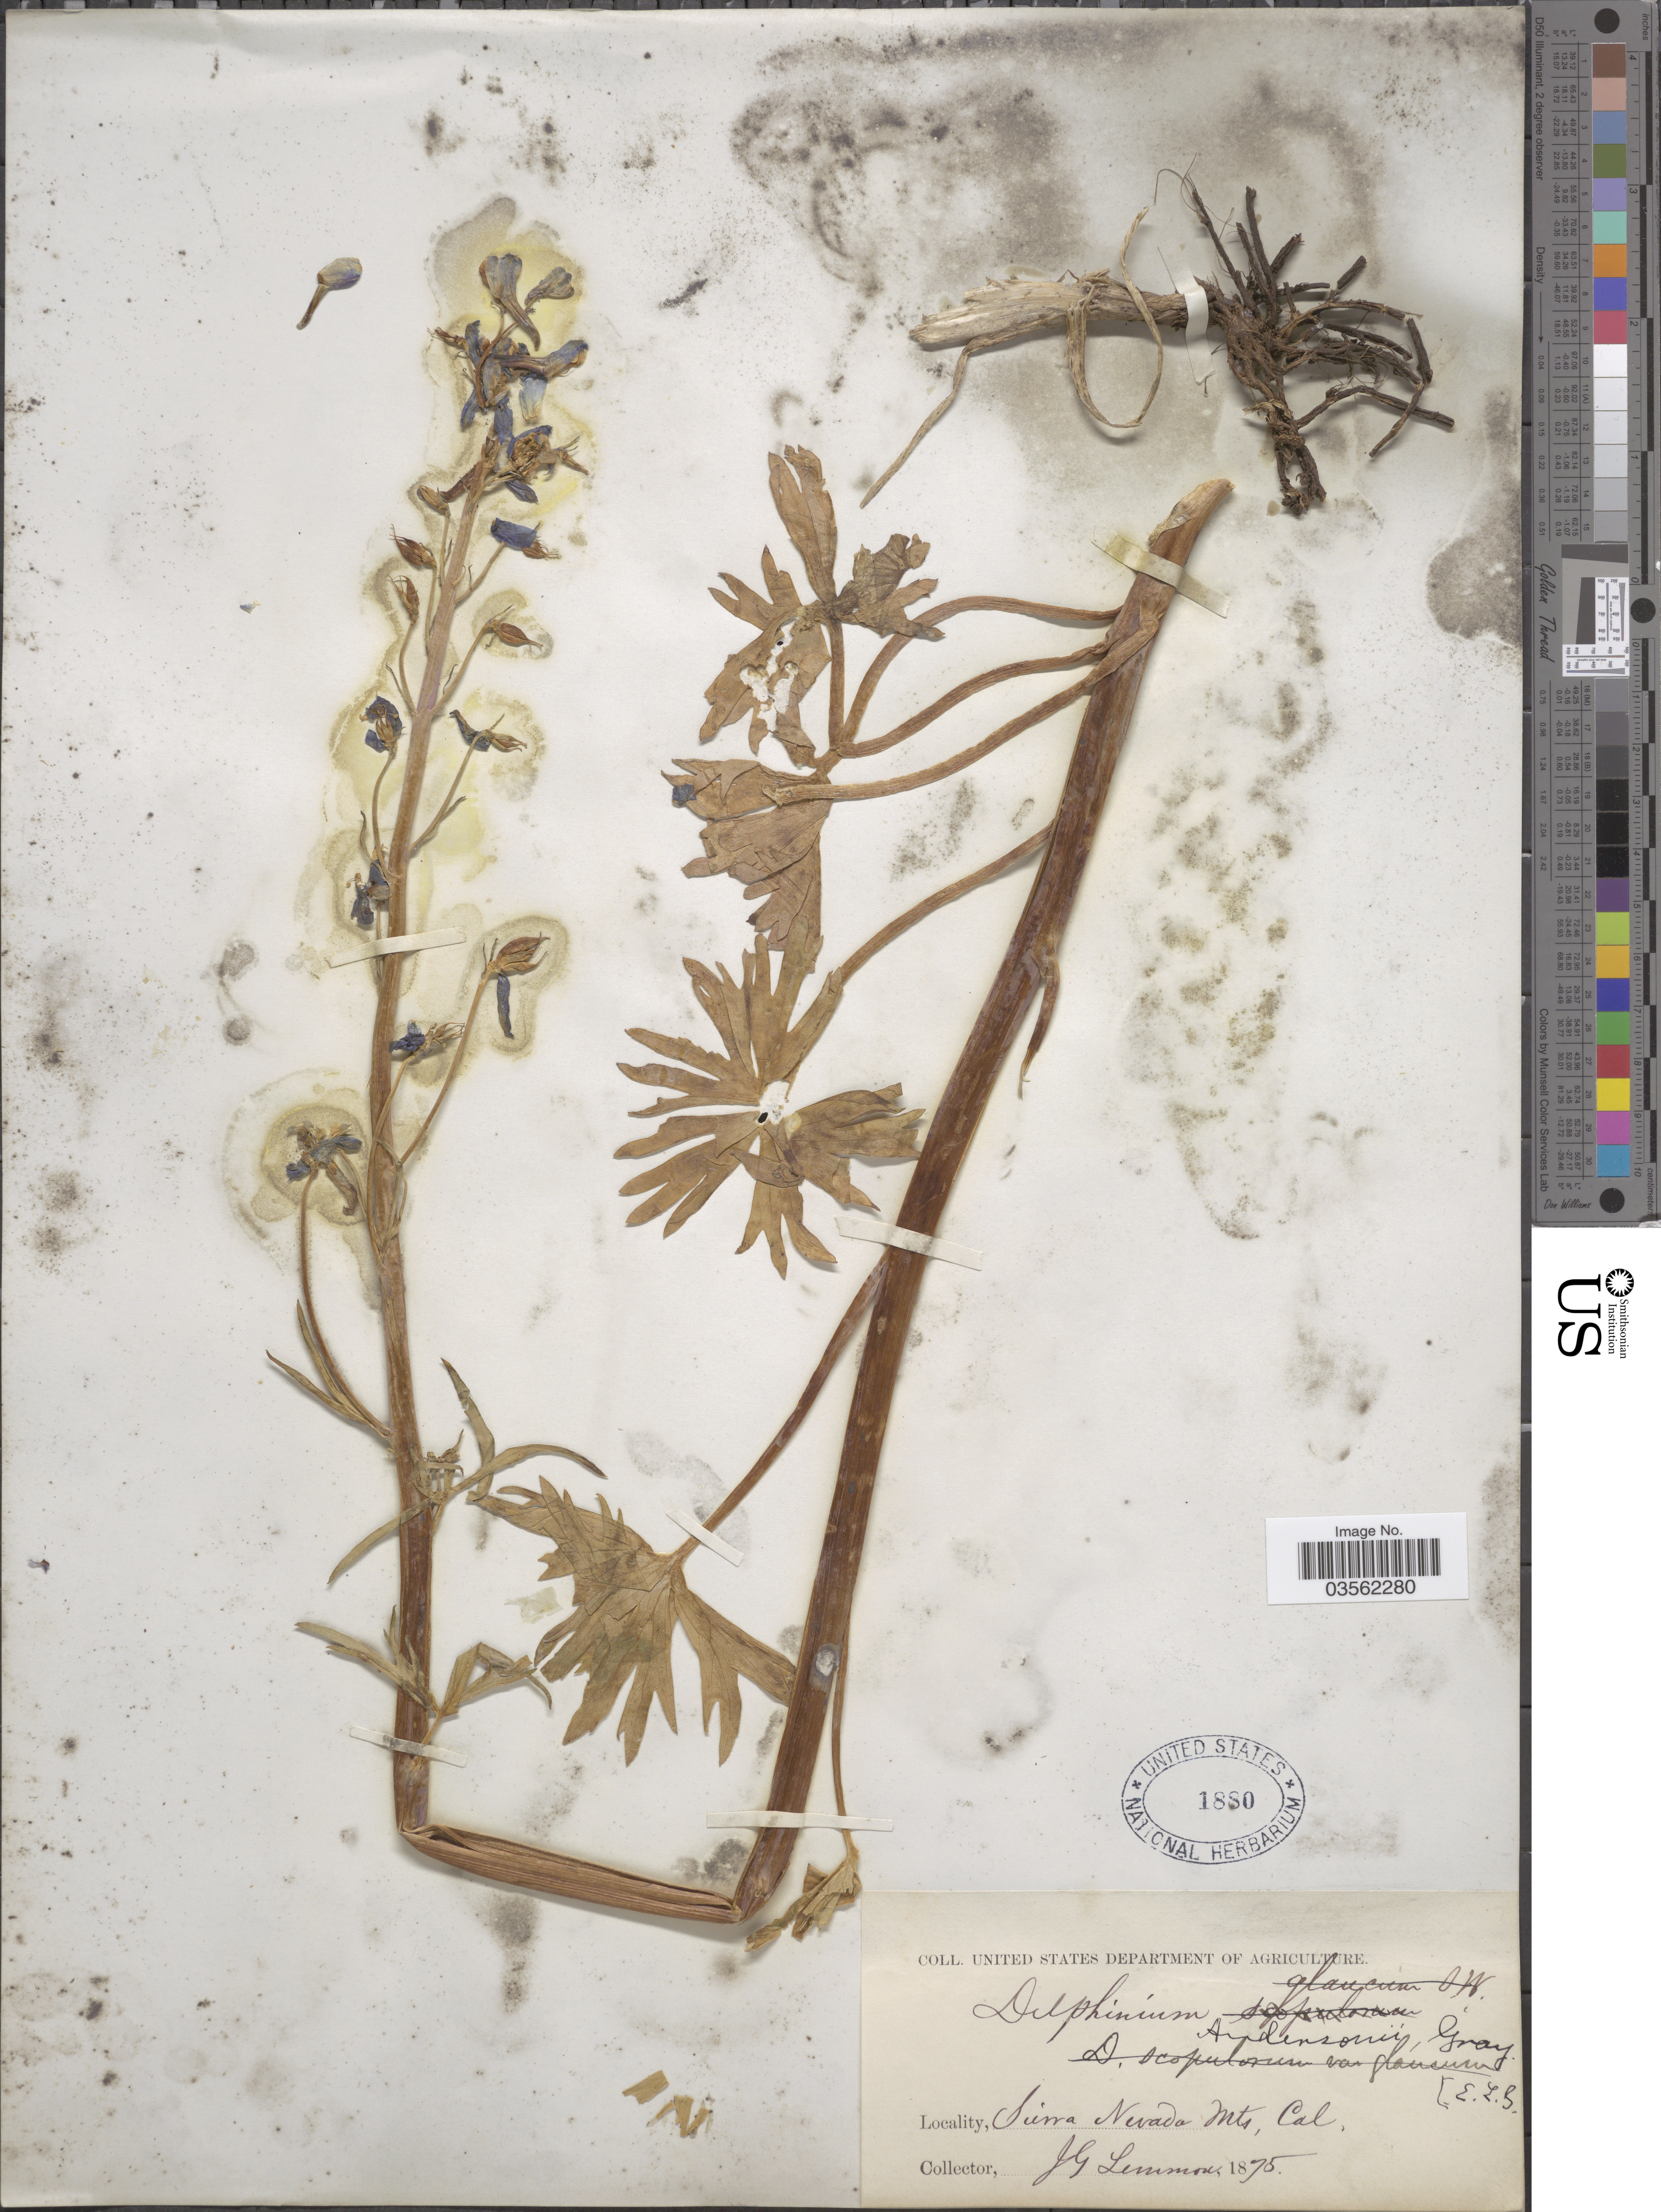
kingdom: Plantae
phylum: Tracheophyta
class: Magnoliopsida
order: Ranunculales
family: Ranunculaceae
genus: Delphinium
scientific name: Delphinium andersonii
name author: A. Gray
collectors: J. Lemmon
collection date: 1875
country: United States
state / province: California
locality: Sierra Nevada Mts.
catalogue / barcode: US 1880